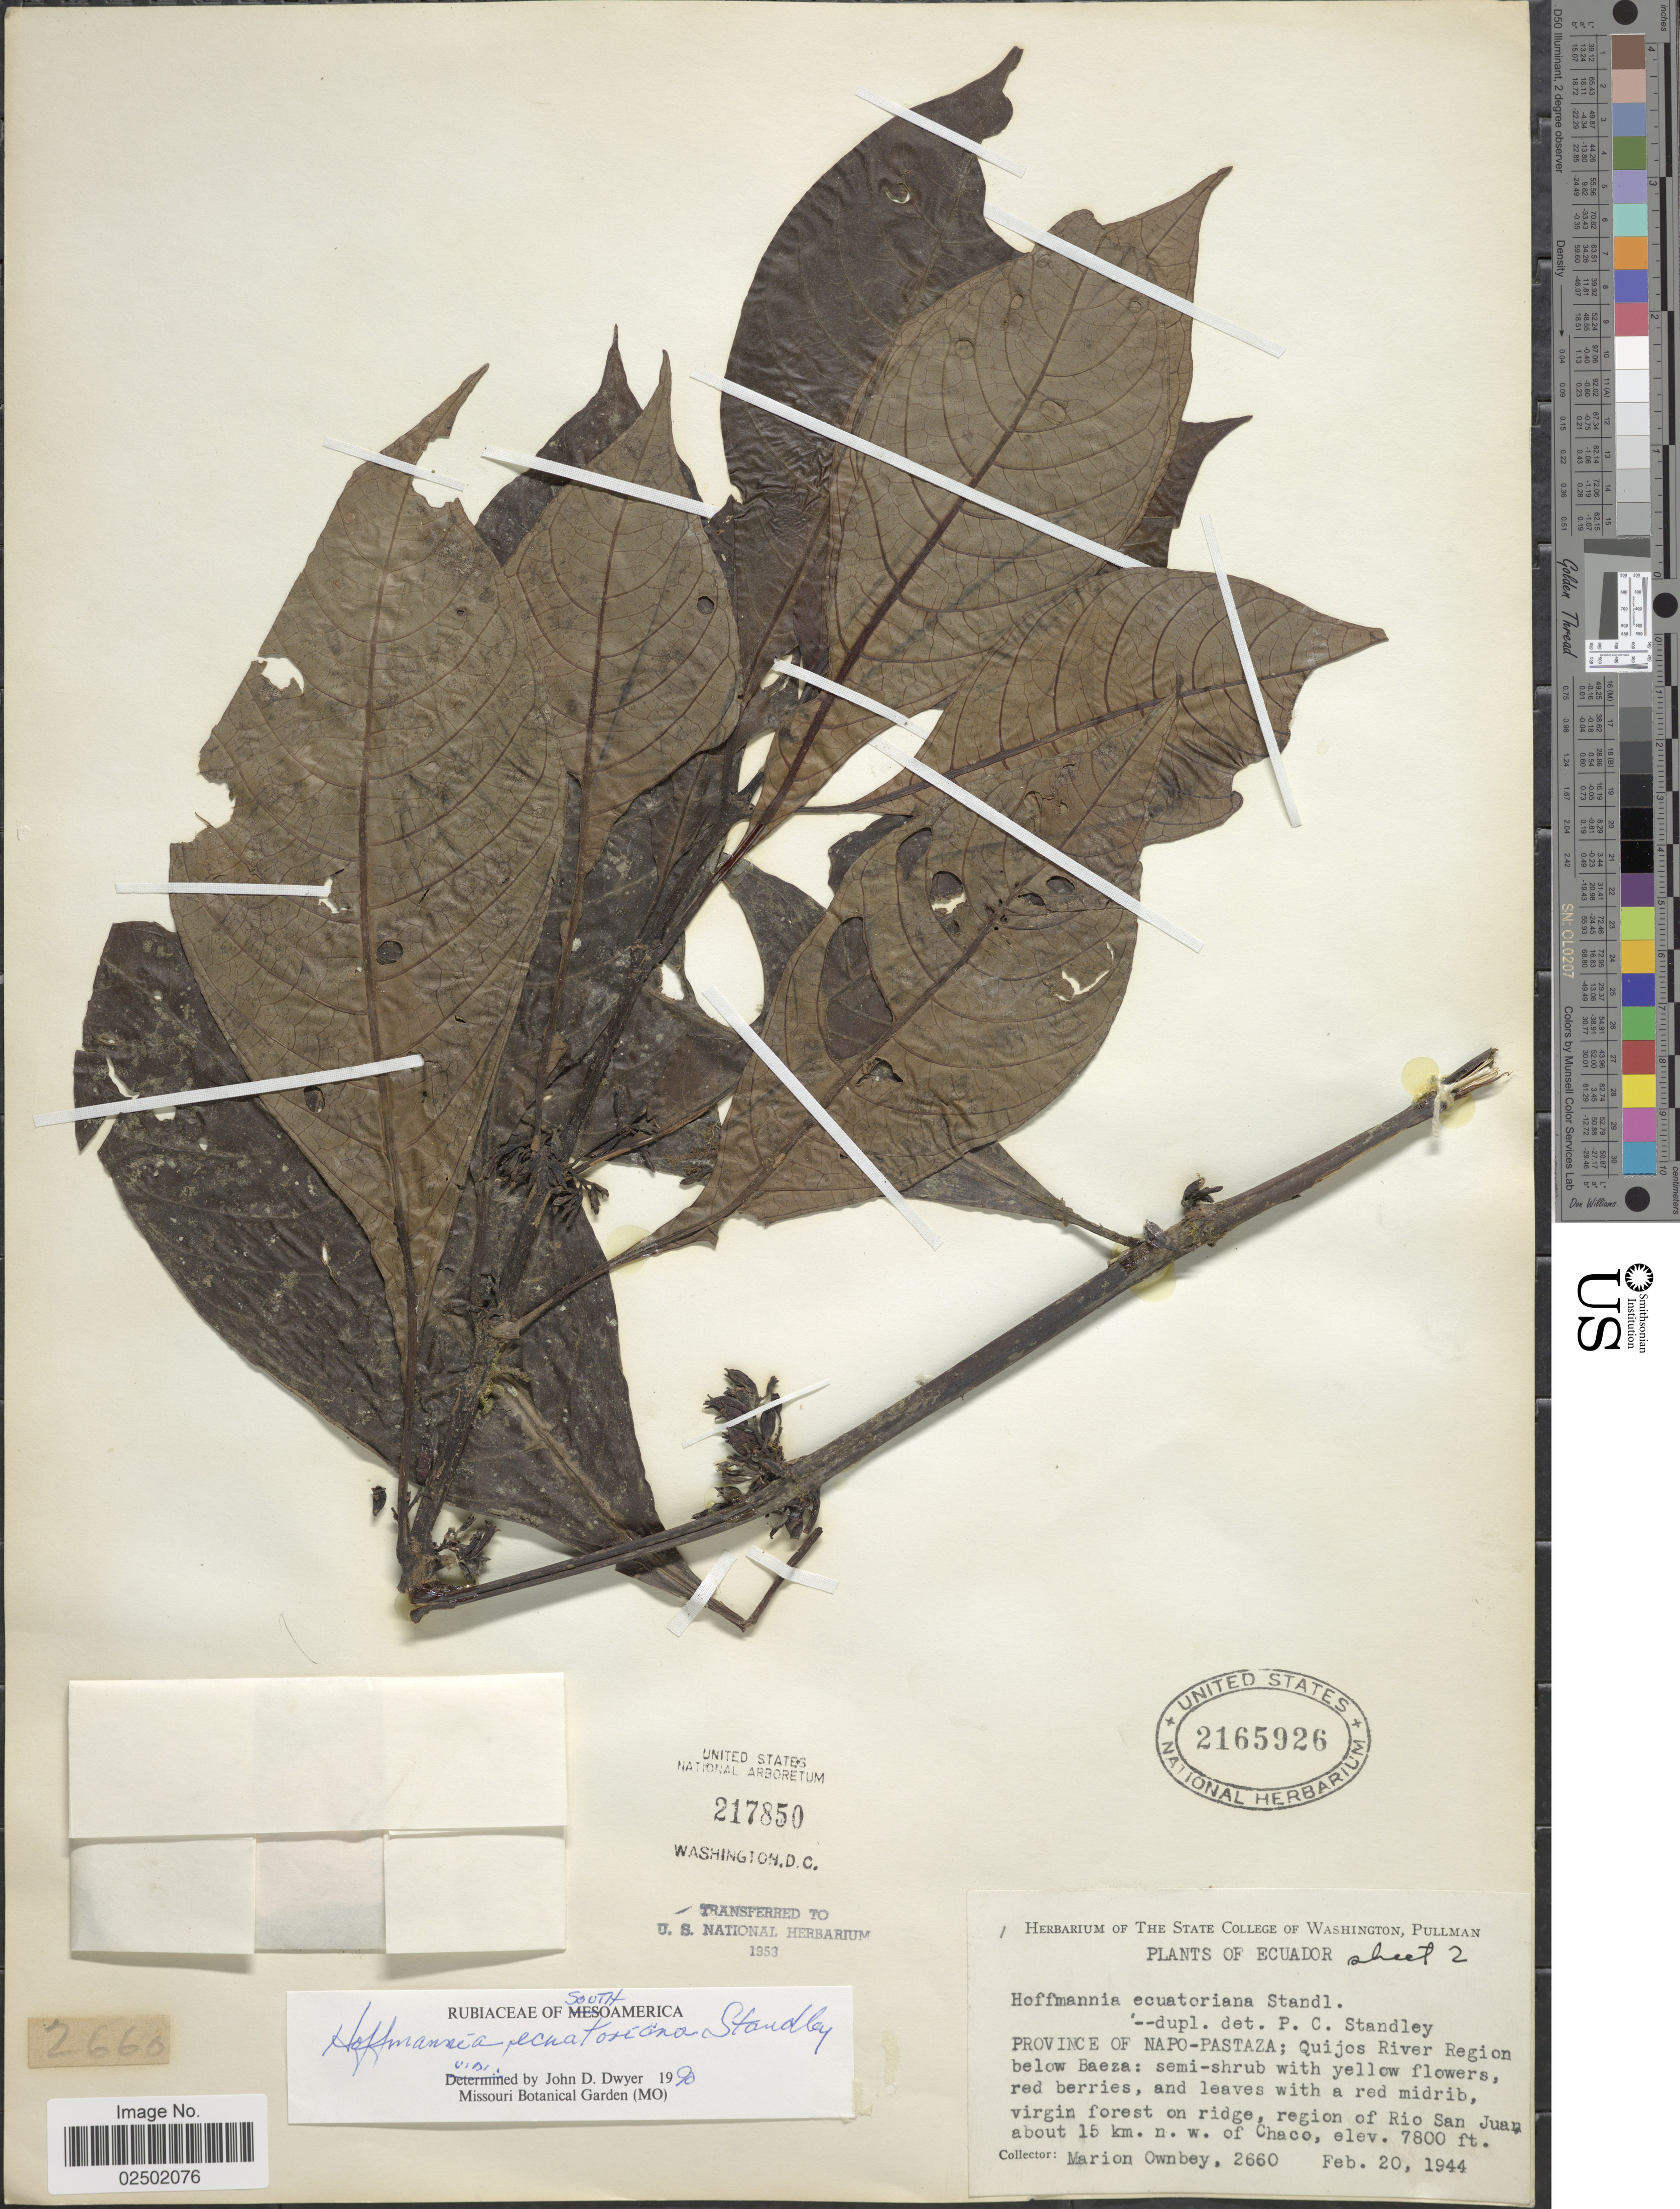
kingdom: Plantae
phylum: Tracheophyta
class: Magnoliopsida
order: Gentianales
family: Rubiaceae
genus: Hoffmannia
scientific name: Hoffmannia ecuatoriana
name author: Standl.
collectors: F. M. Ownbey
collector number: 2660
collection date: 1944-02-20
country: Ecuador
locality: Province of Napo-Pastaza; Quijos River Region below Baeza. Virgin forest on ridge, region of Rio San Juan about 15 km. n.w. of Chaco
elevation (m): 2377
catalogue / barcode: US 2165926